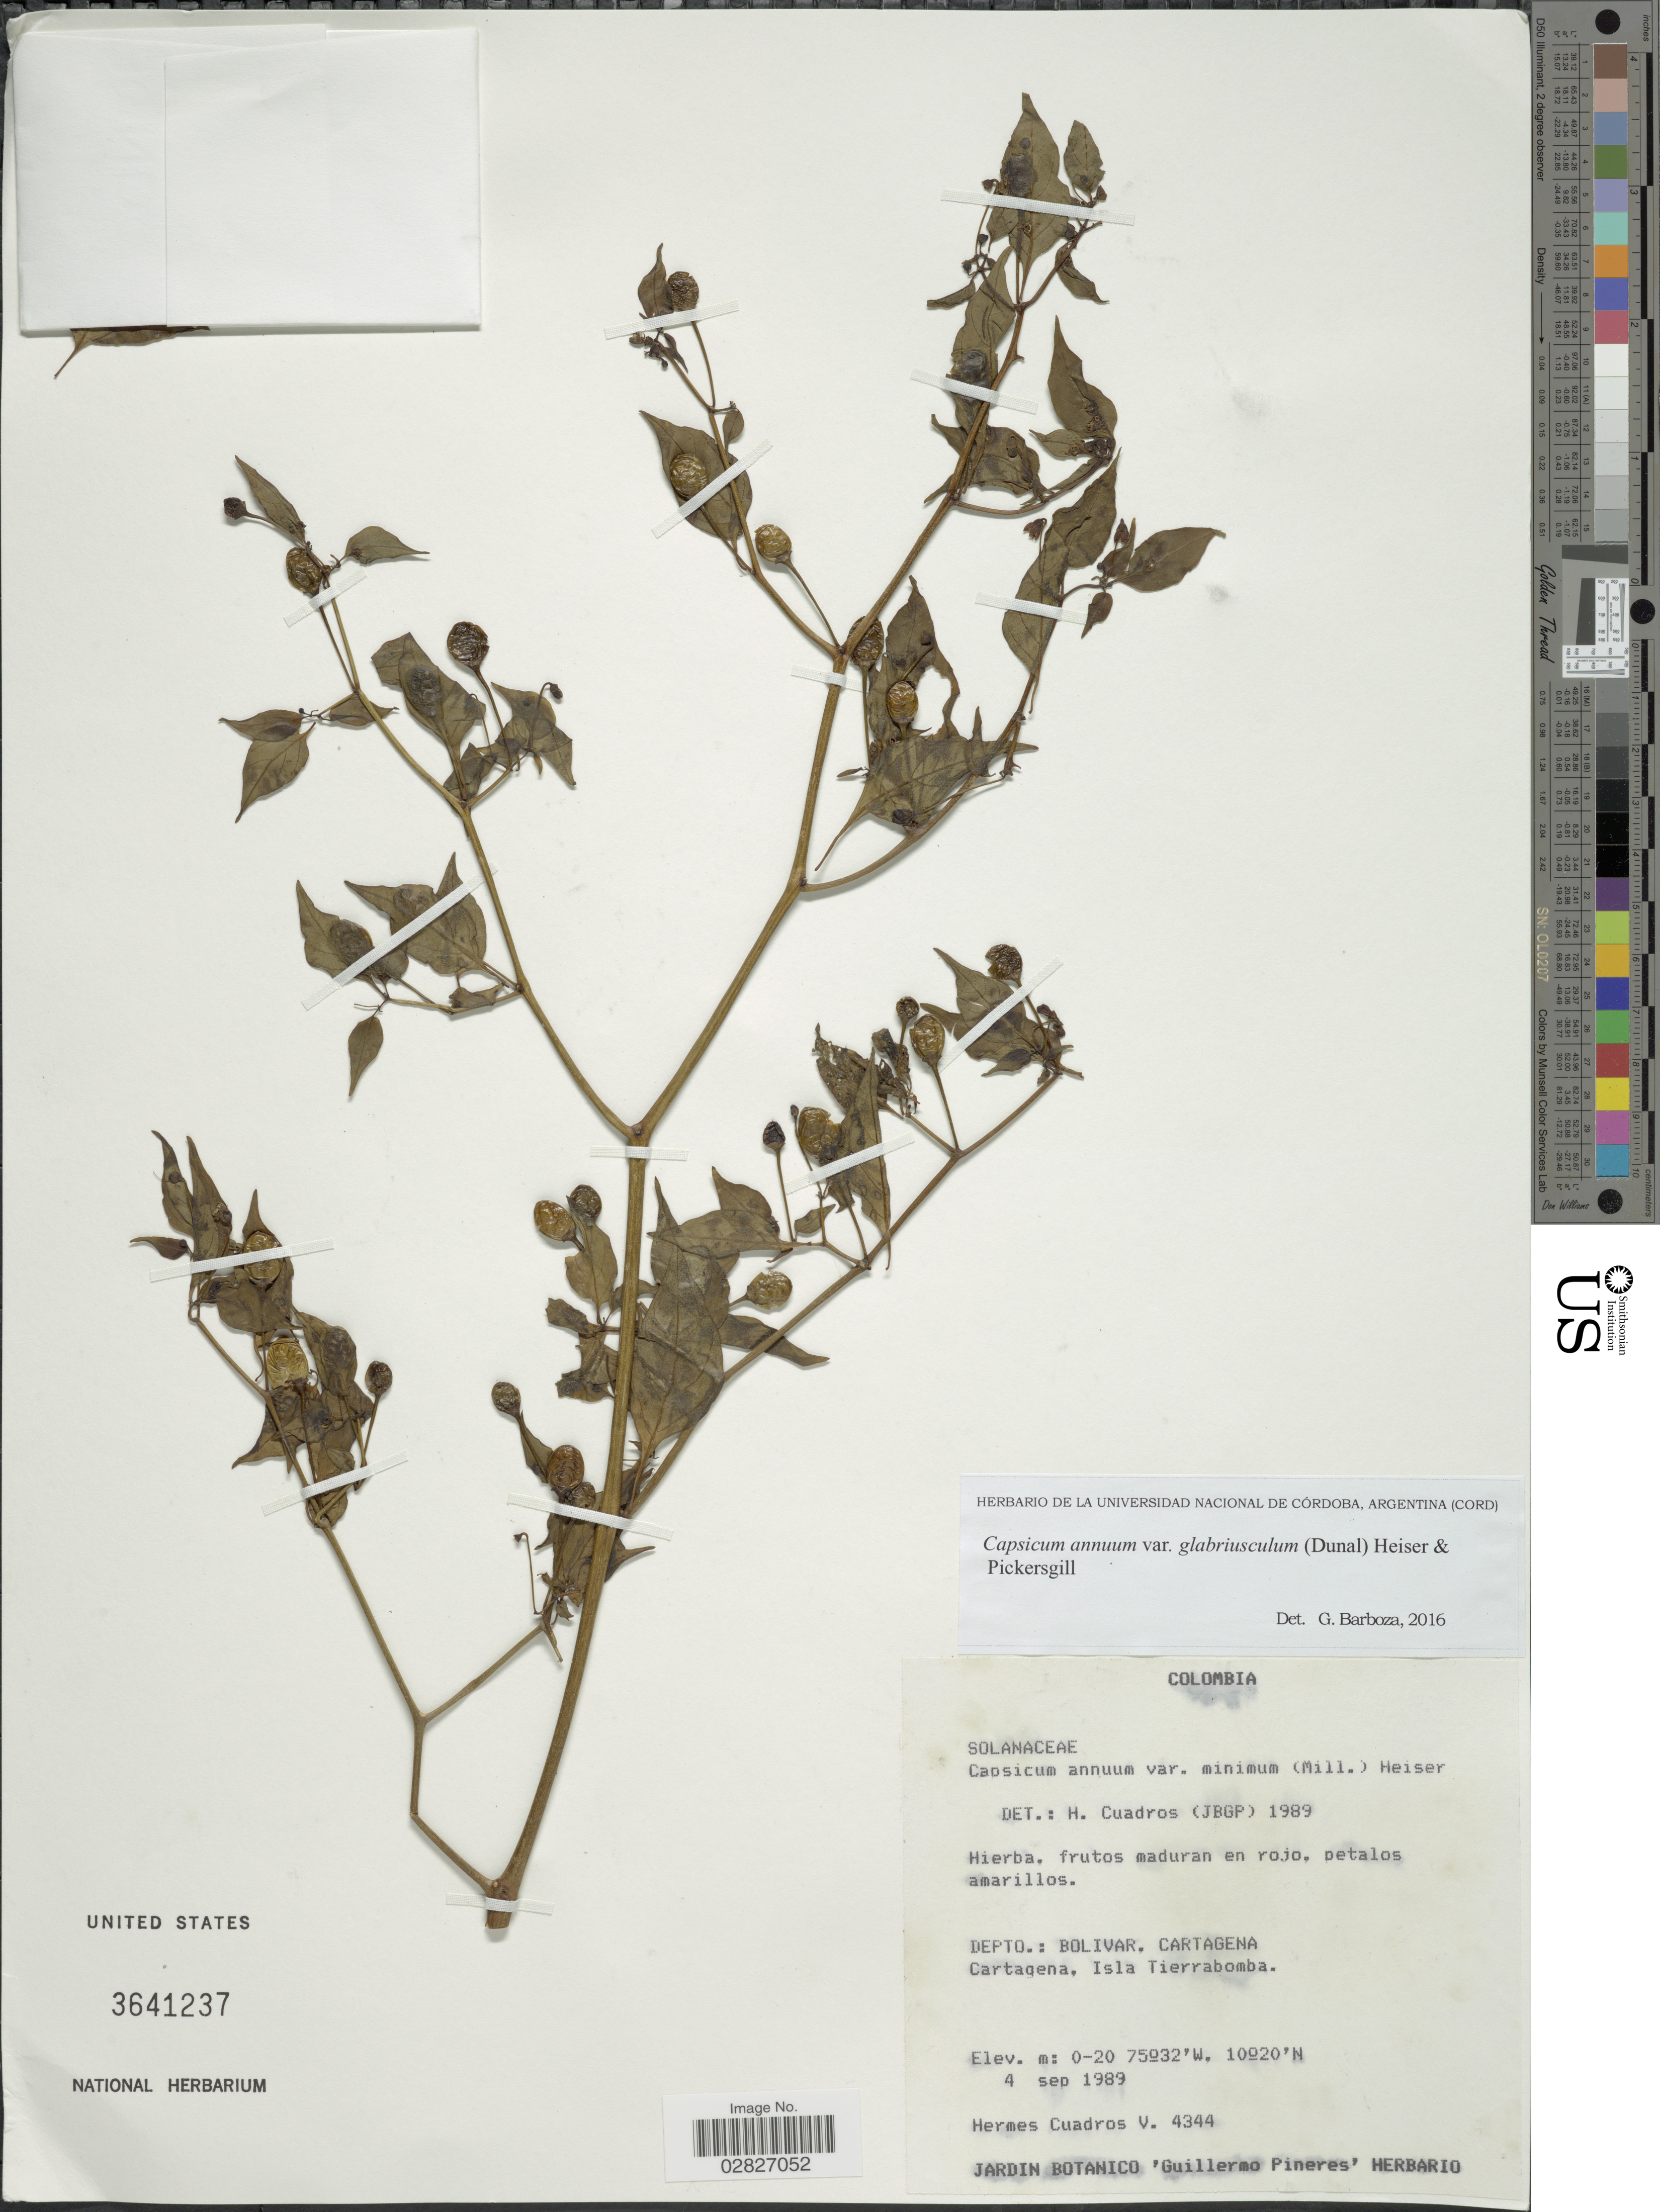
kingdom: Plantae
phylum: Tracheophyta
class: Magnoliopsida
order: Solanales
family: Solanaceae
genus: Capsicum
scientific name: Capsicum annuum var. glabriusculum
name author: (Dunal) Heiser & Pickersgill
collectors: H. Cuadros V.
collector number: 4344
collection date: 1989-09-04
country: Colombia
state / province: Bolívar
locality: Depto. Bolivar, Cartagena, Isla Tierrabomba.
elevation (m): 0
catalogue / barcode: US 3641237